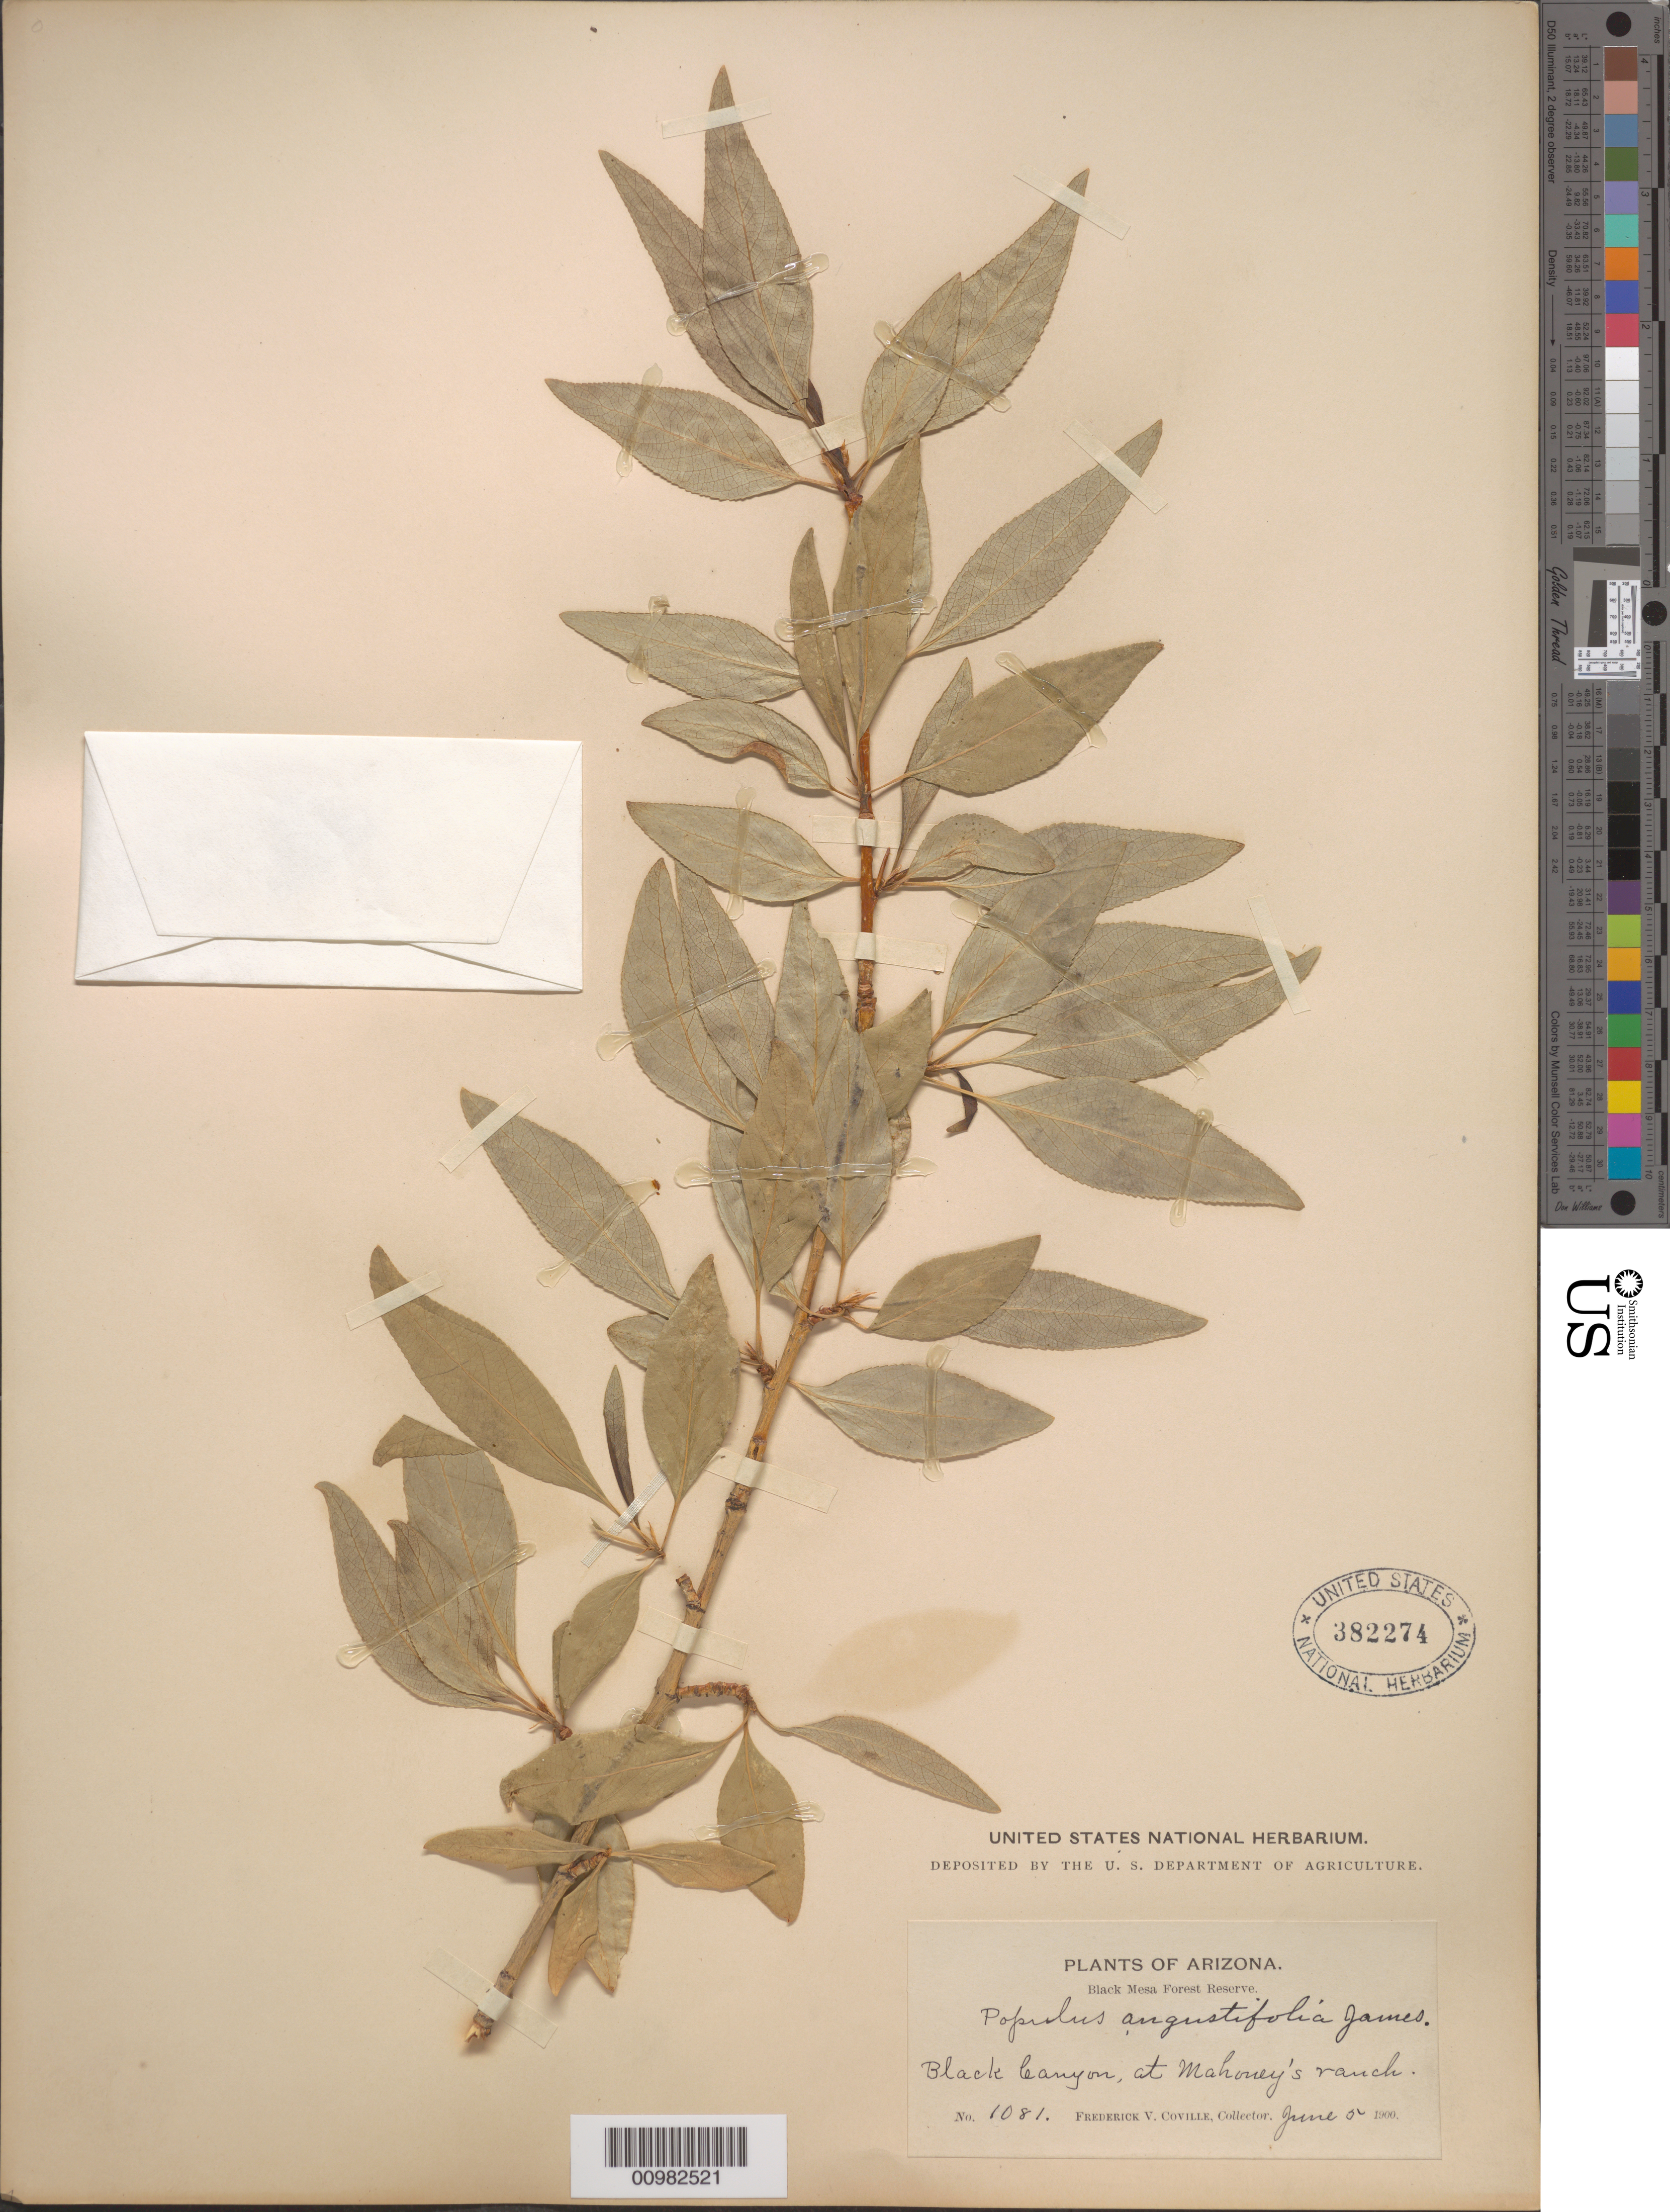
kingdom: Plantae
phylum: Tracheophyta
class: Magnoliopsida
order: Malpighiales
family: Salicaceae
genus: Populus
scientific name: Populus angustifolia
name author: E. James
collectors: F. V. Coville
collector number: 1081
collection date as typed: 05 Jun 1900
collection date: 1900-06-05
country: United States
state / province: Arizona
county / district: Yavapai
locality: Black Canyon, at Mahoney's Ranch.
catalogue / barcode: US 382274